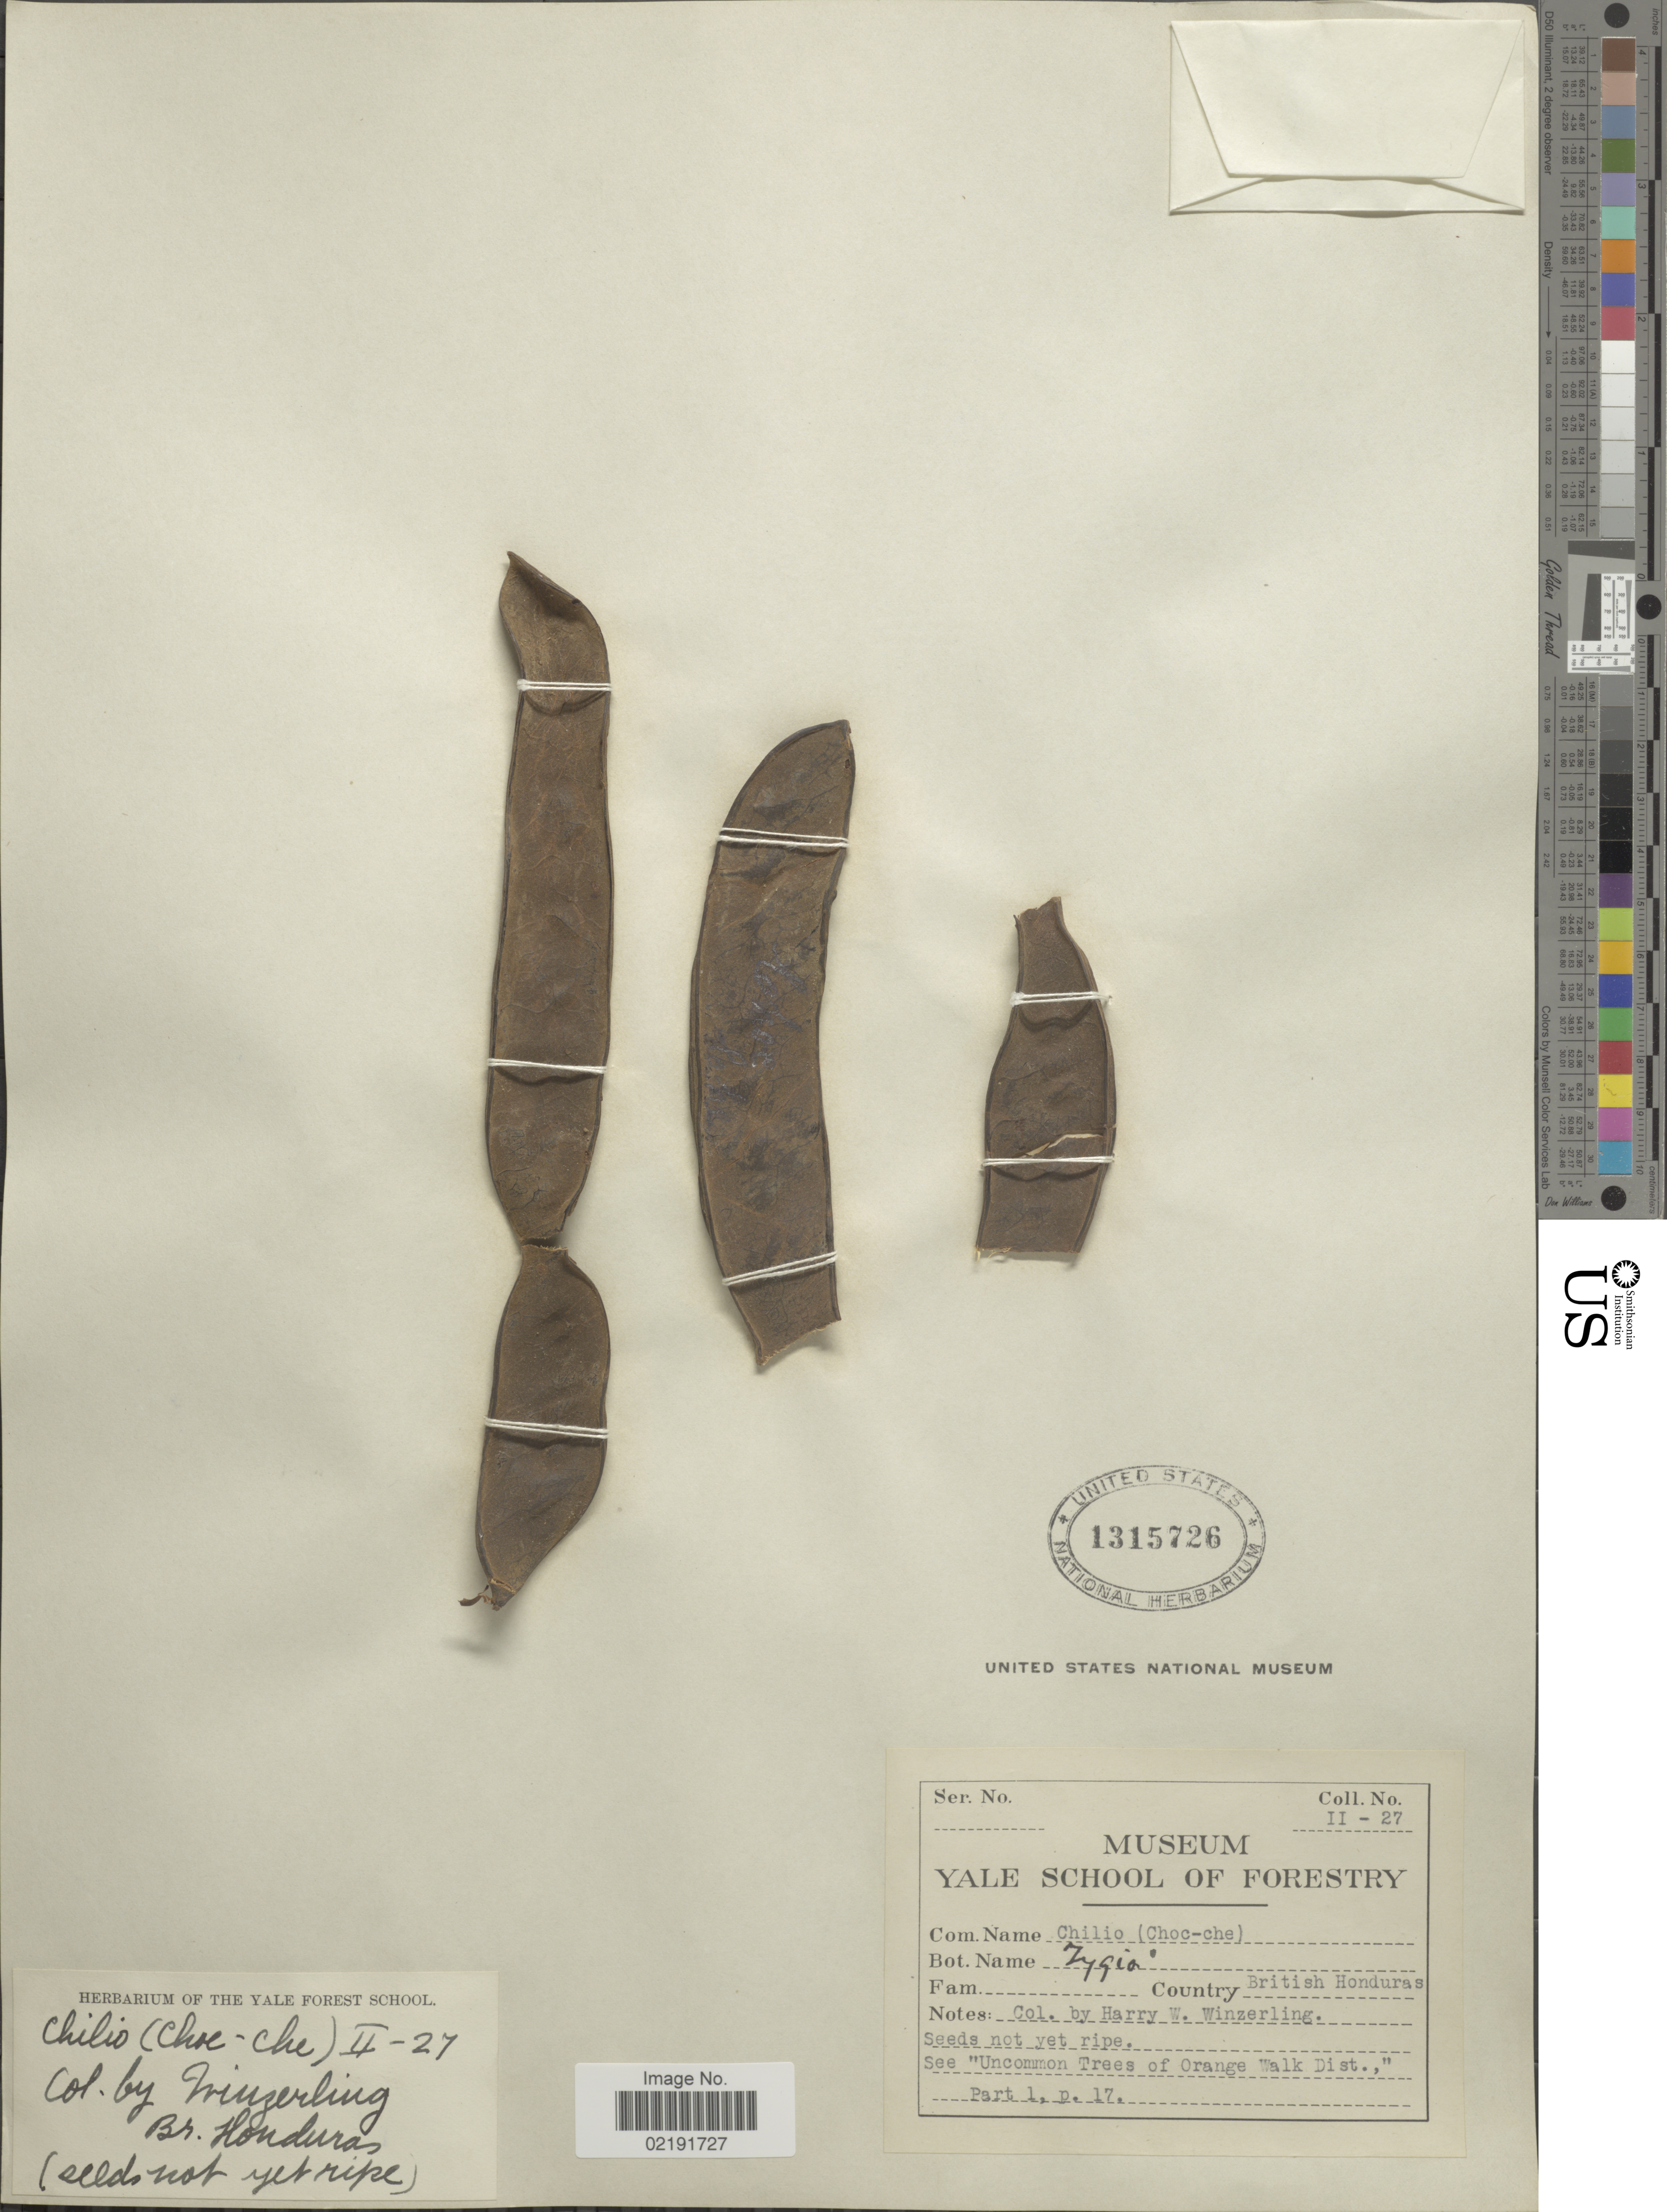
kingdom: Plantae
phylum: Tracheophyta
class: Magnoliopsida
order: Fabales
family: Fabaceae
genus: Pithecellobium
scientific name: Pithecellobium winzerlingii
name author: Britton & Rose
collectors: H. Winzerling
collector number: II-27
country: Belize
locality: British Honduras. Uncommon Trees of Orange Walk Dist.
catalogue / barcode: US 1315726